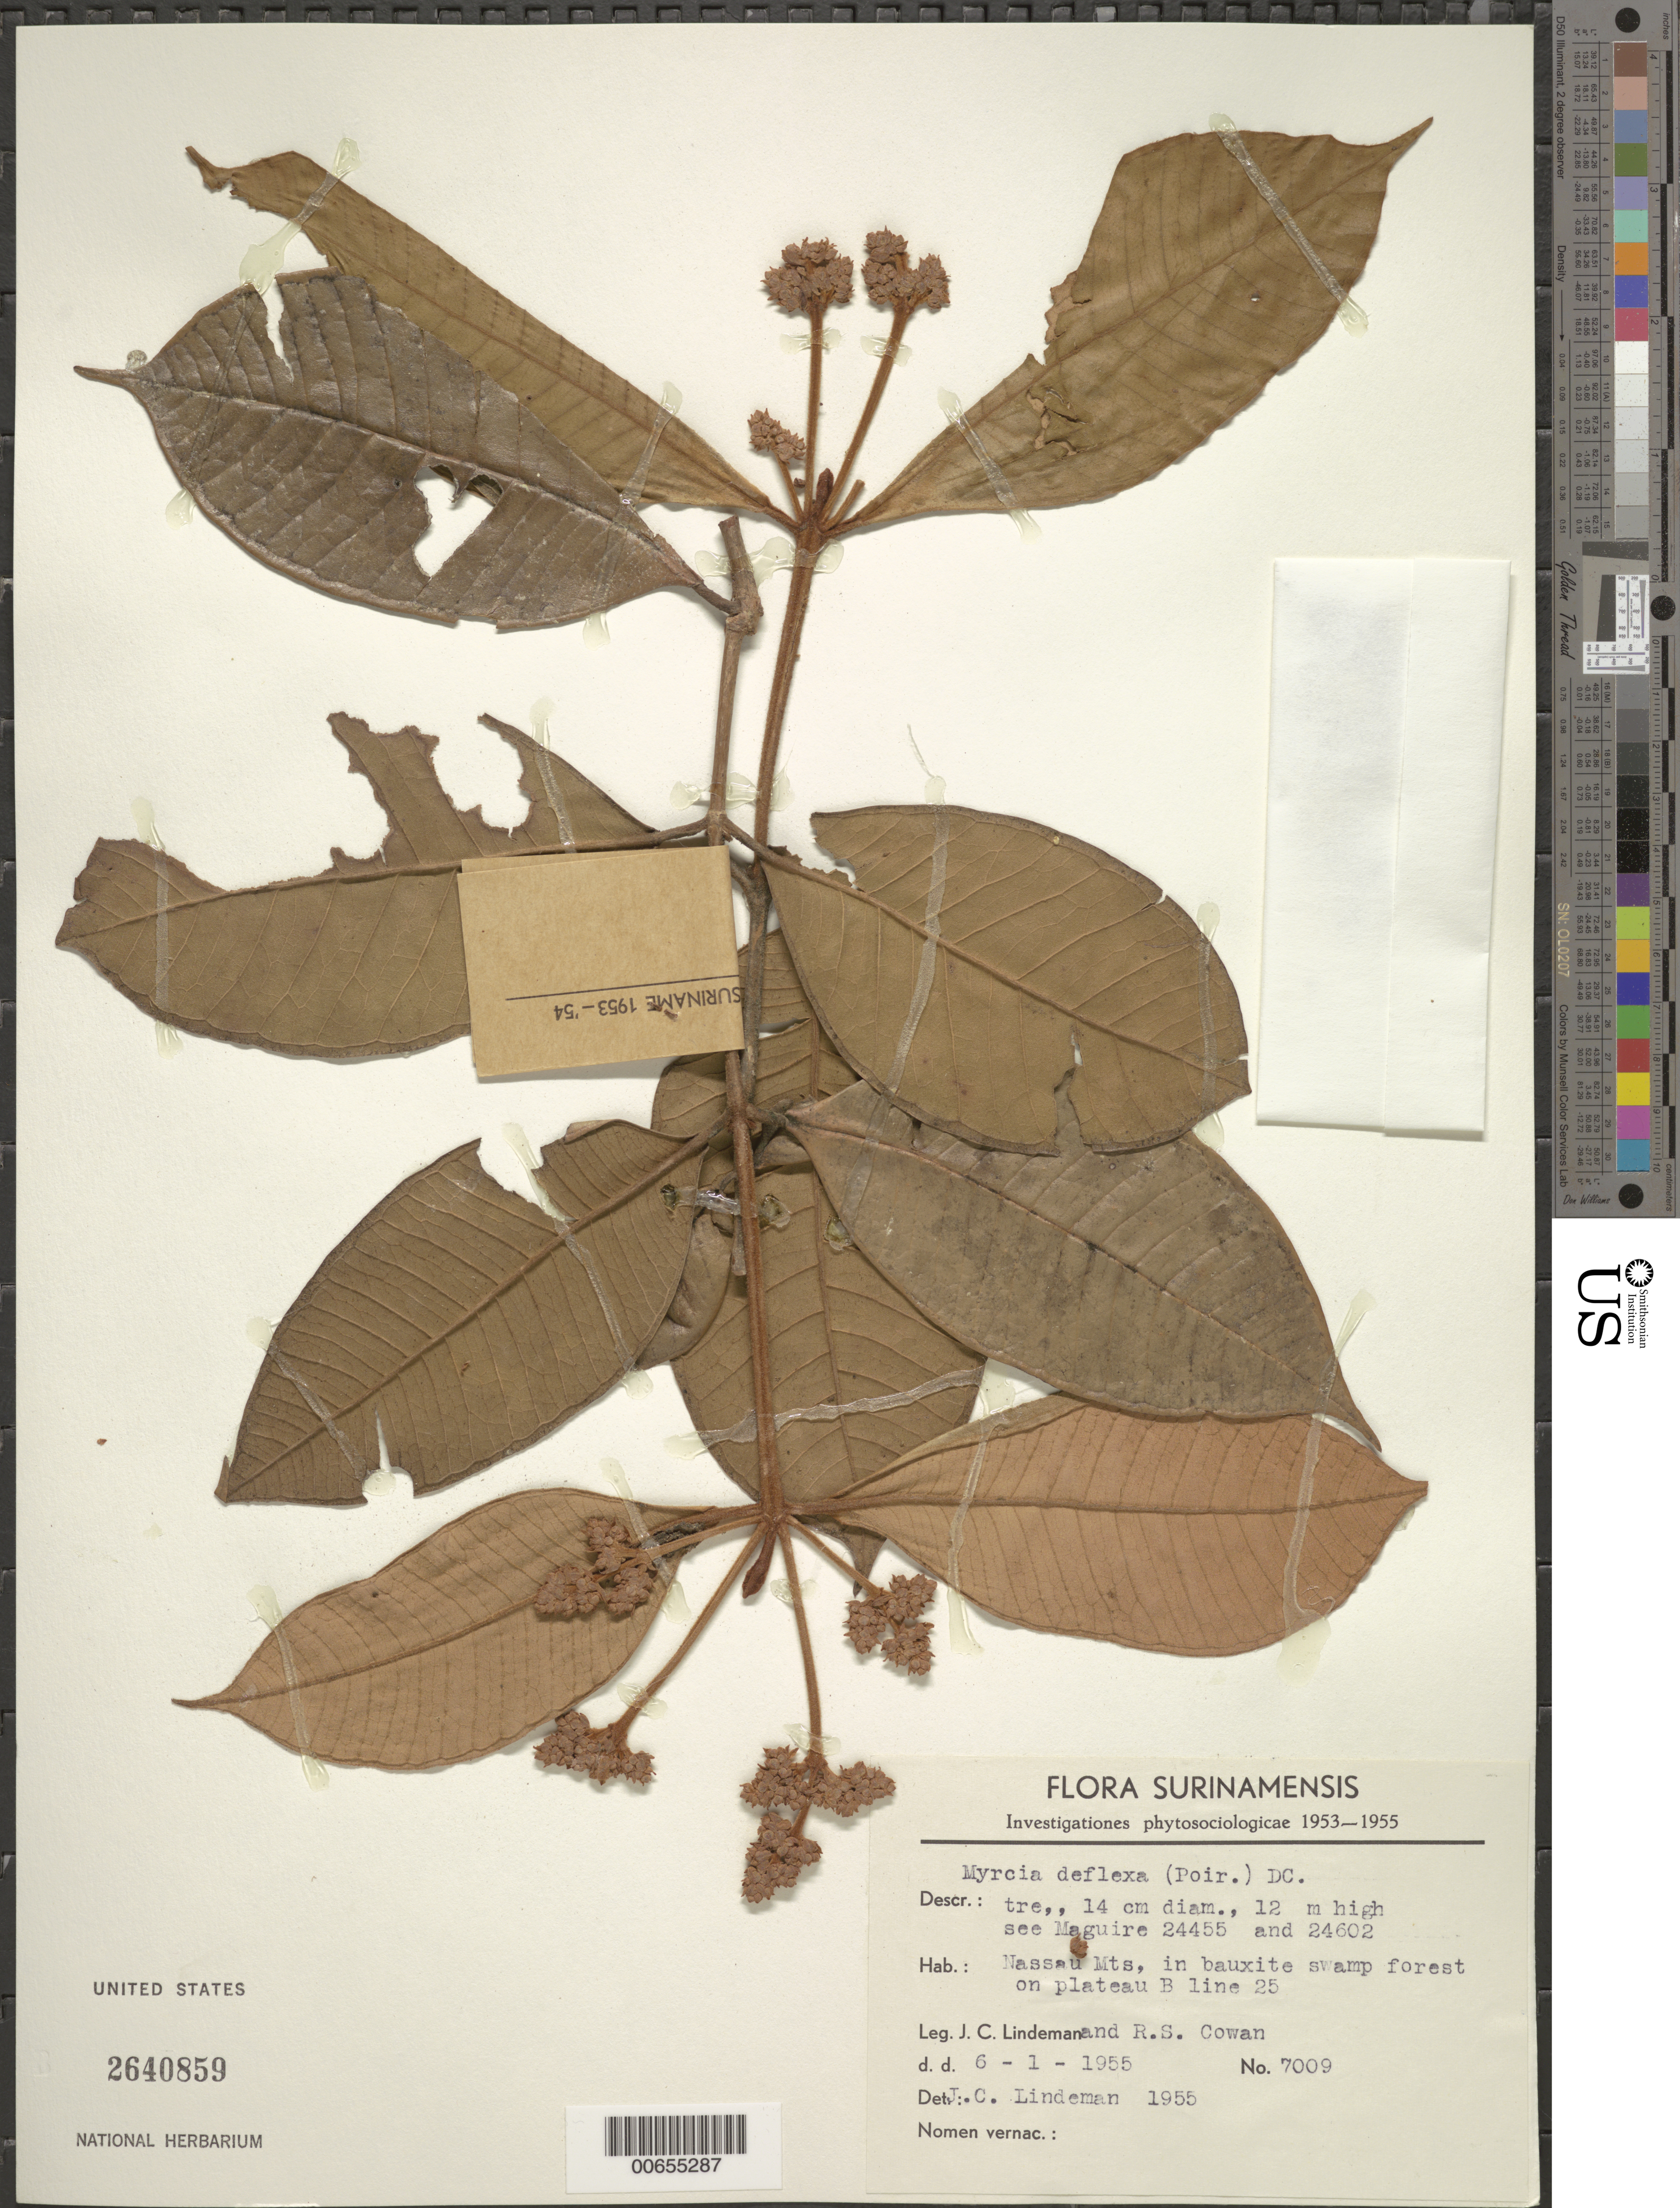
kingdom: Plantae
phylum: Tracheophyta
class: Magnoliopsida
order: Myrtales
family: Myrtaceae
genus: Myrcia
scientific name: Myrcia deflexa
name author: (Poir.) DC.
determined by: Lindeman, J. C.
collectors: J. C. Lindeman & R. S. Cowan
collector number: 7009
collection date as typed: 6-Jan-55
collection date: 1955-01-06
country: Suriname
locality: Nassau Mts., Marowijne R., Plateau B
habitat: Bauxite swamp forest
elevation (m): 530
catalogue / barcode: US 2640859